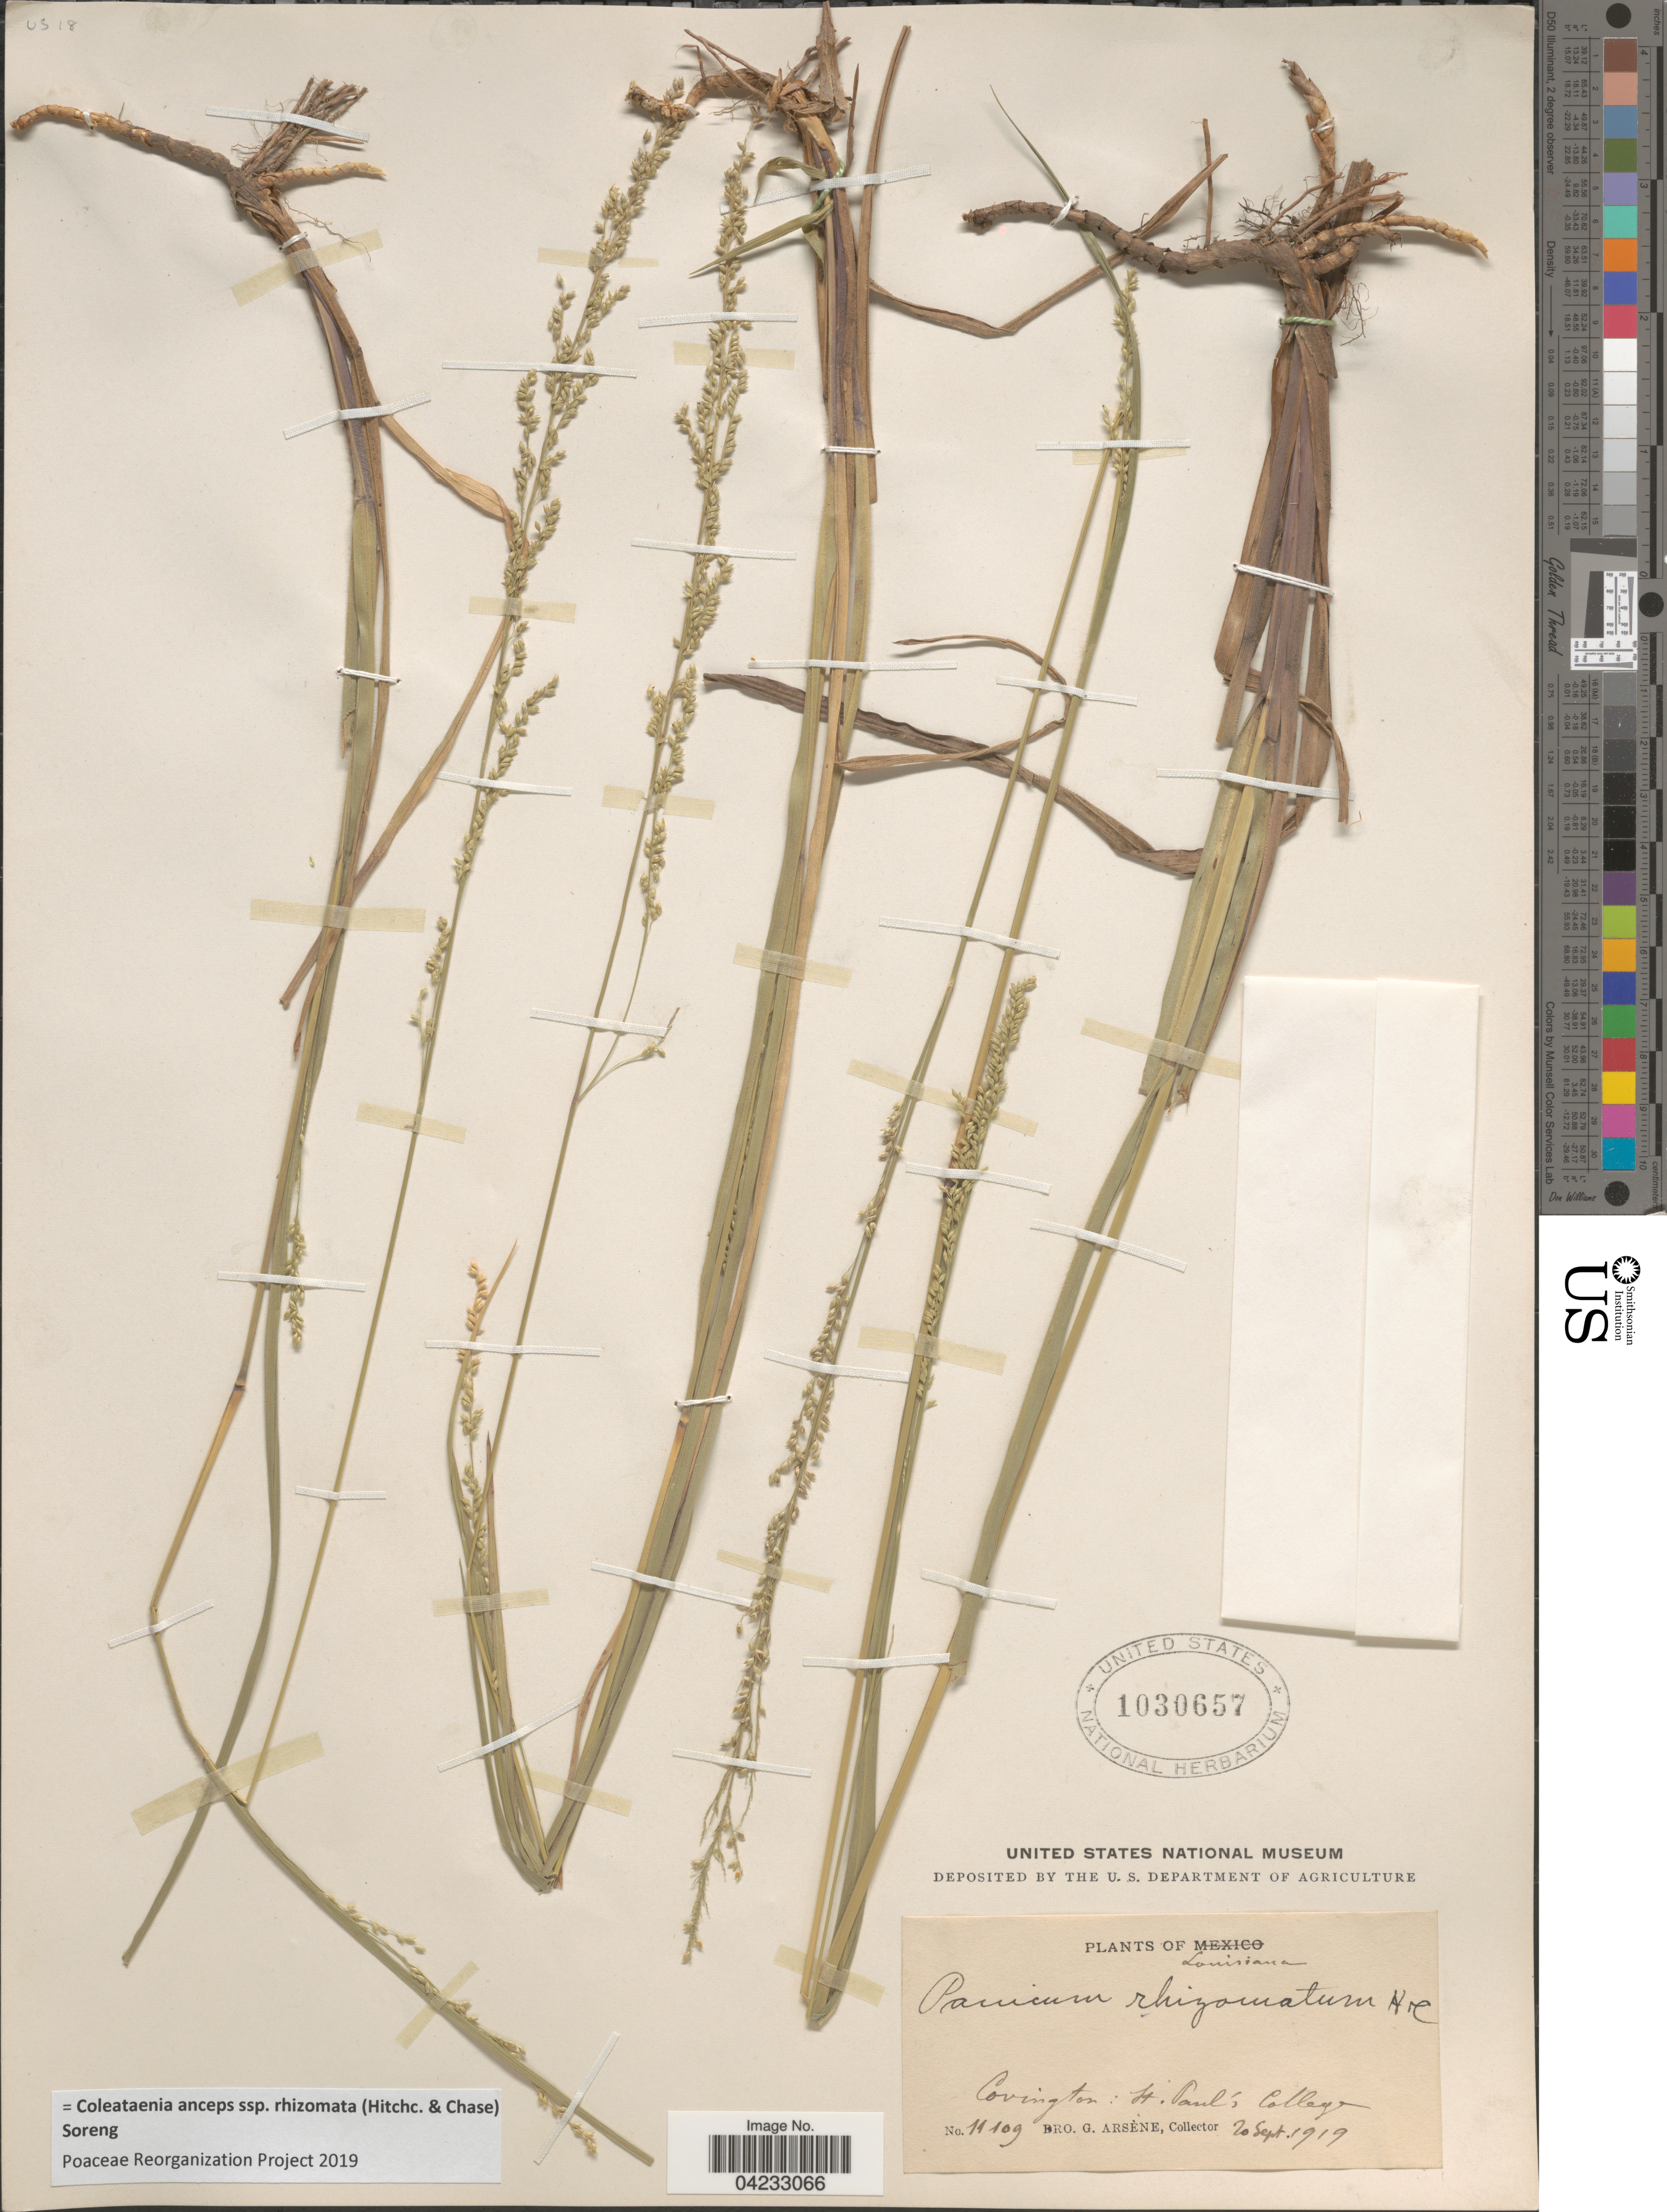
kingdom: Plantae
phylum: Tracheophyta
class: Liliopsida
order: Poales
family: Poaceae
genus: Coleataenia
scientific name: Coleataenia anceps subsp. rhizomata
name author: (Hitchc. & Chase) Soreng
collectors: Bro. G. Arsène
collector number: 11109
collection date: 1919-09-20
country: United States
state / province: Louisiana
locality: Covington: St. Paul's College.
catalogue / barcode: US 1030657